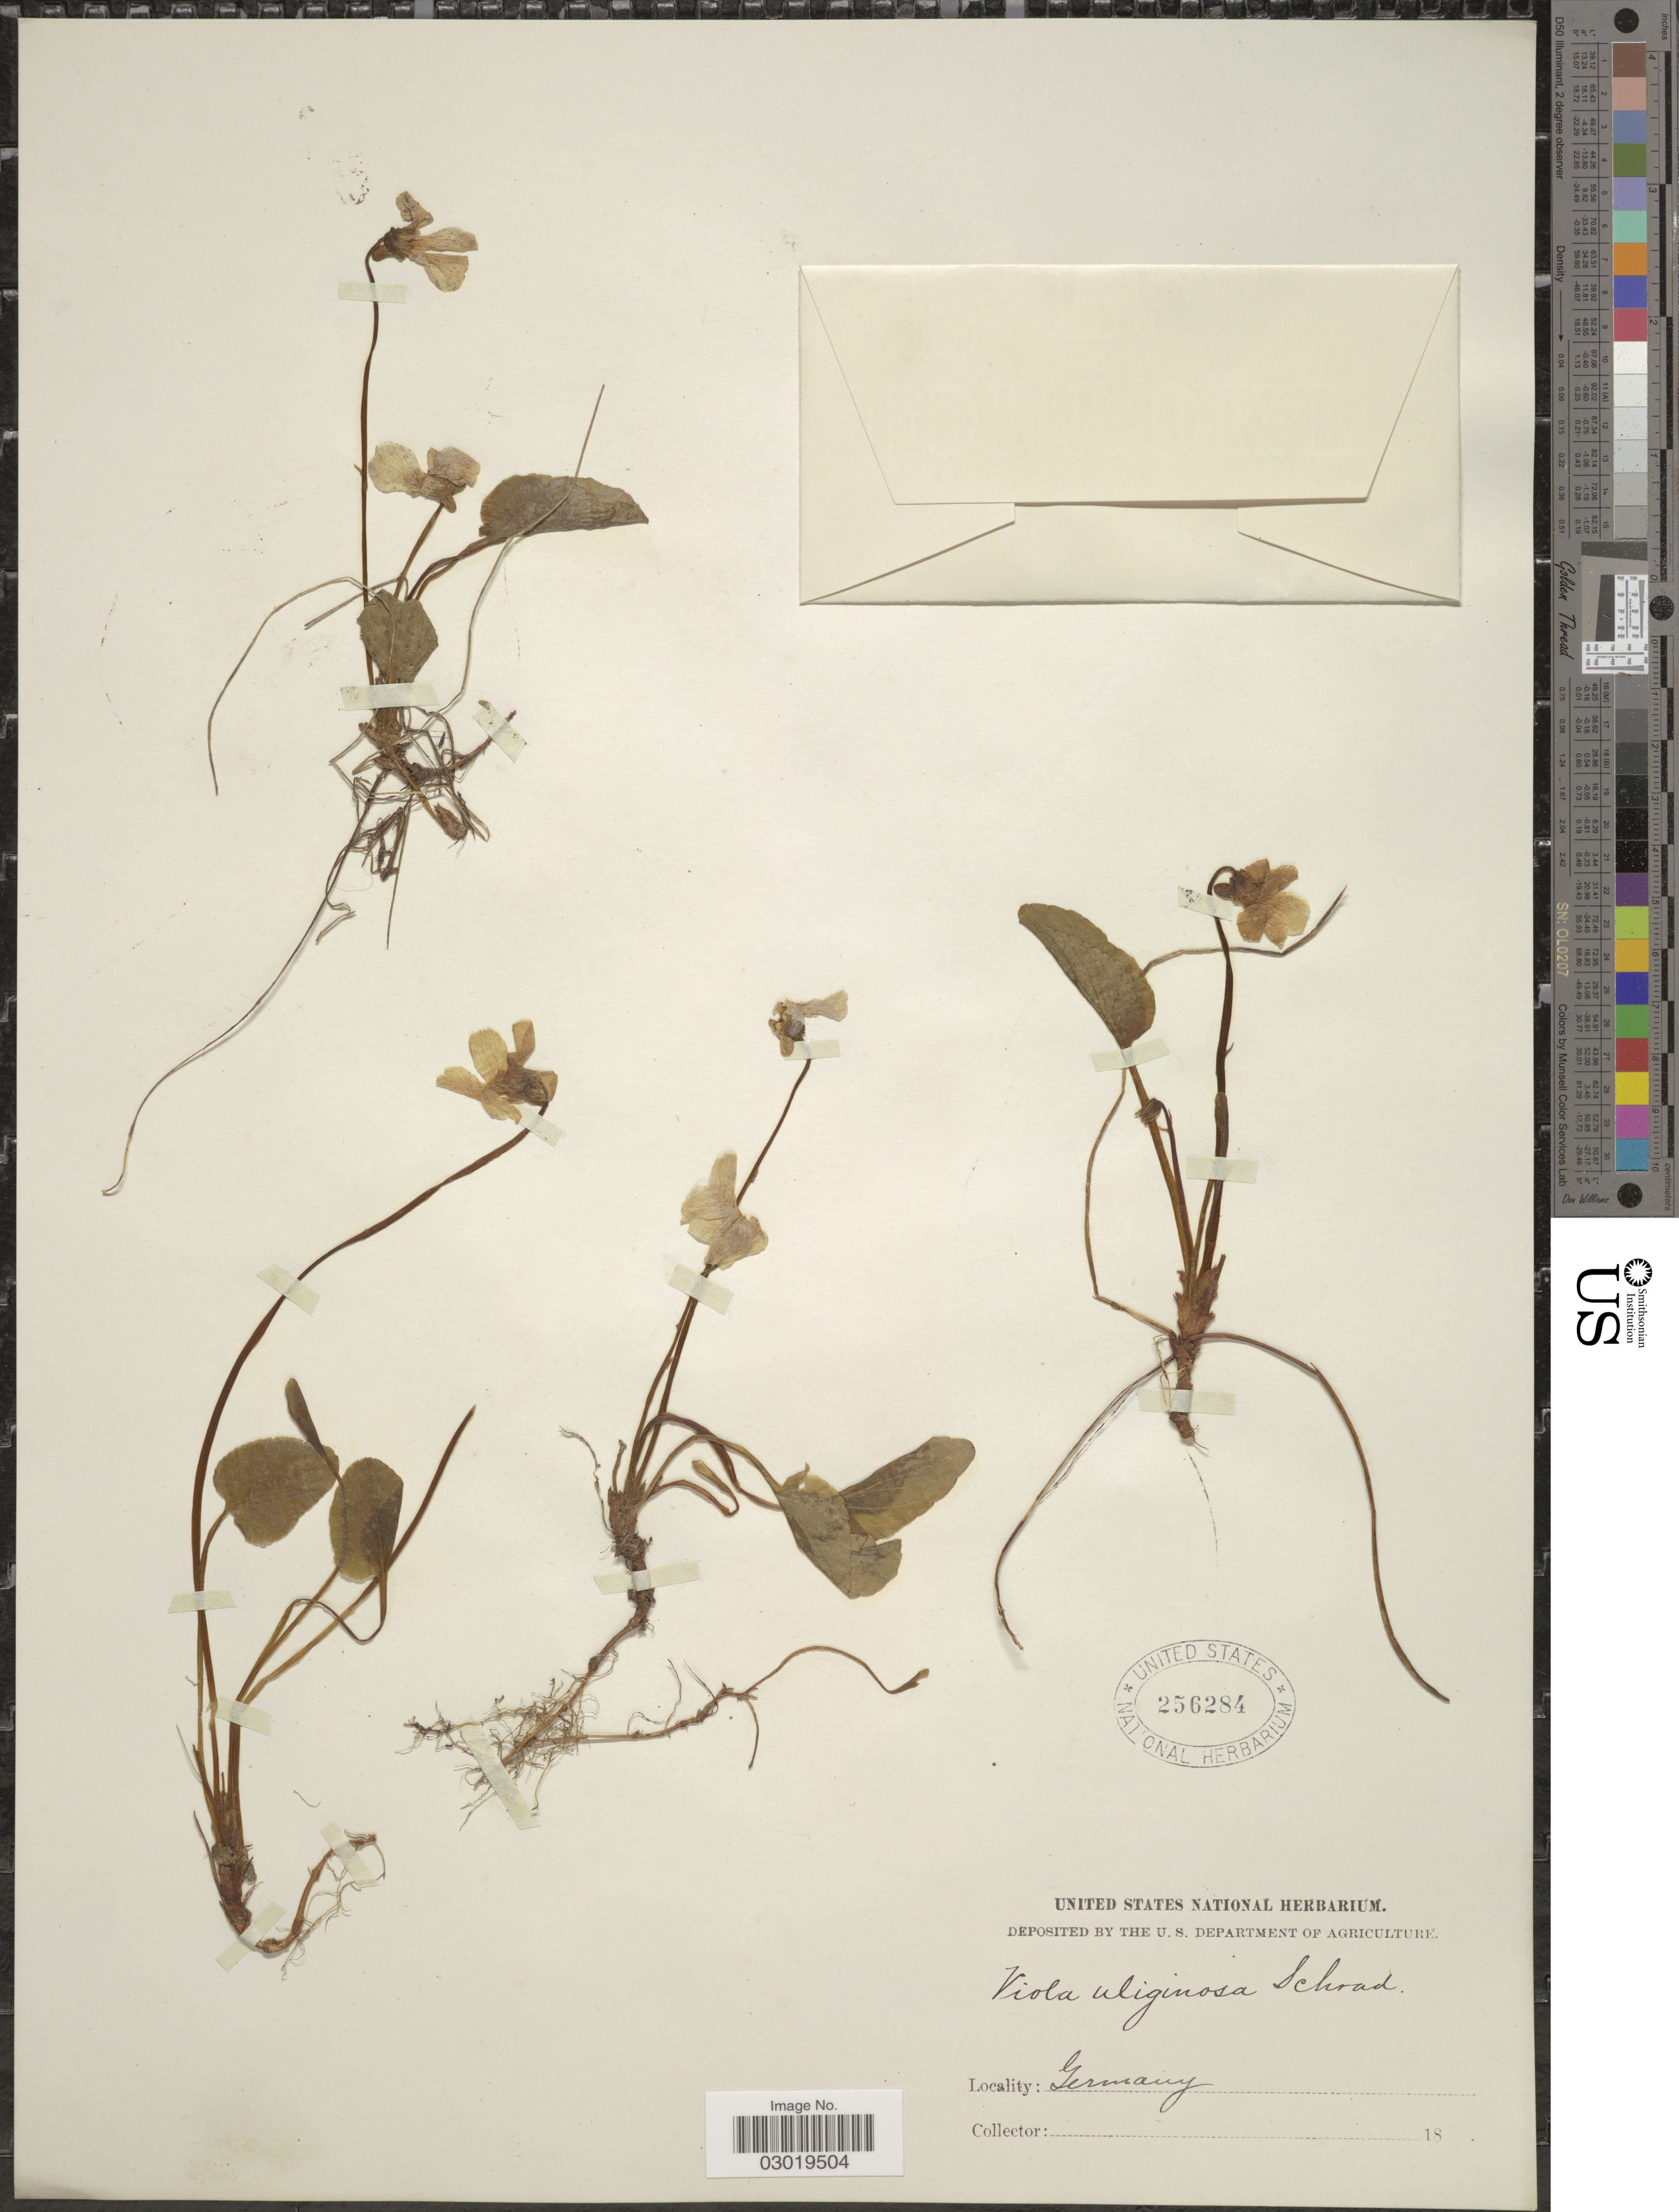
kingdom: Plantae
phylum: Tracheophyta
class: Magnoliopsida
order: Malpighiales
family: Violaceae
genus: Viola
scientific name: Viola uliginosa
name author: Besser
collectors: ex herb. United States National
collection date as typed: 18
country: Germany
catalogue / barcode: US 256284